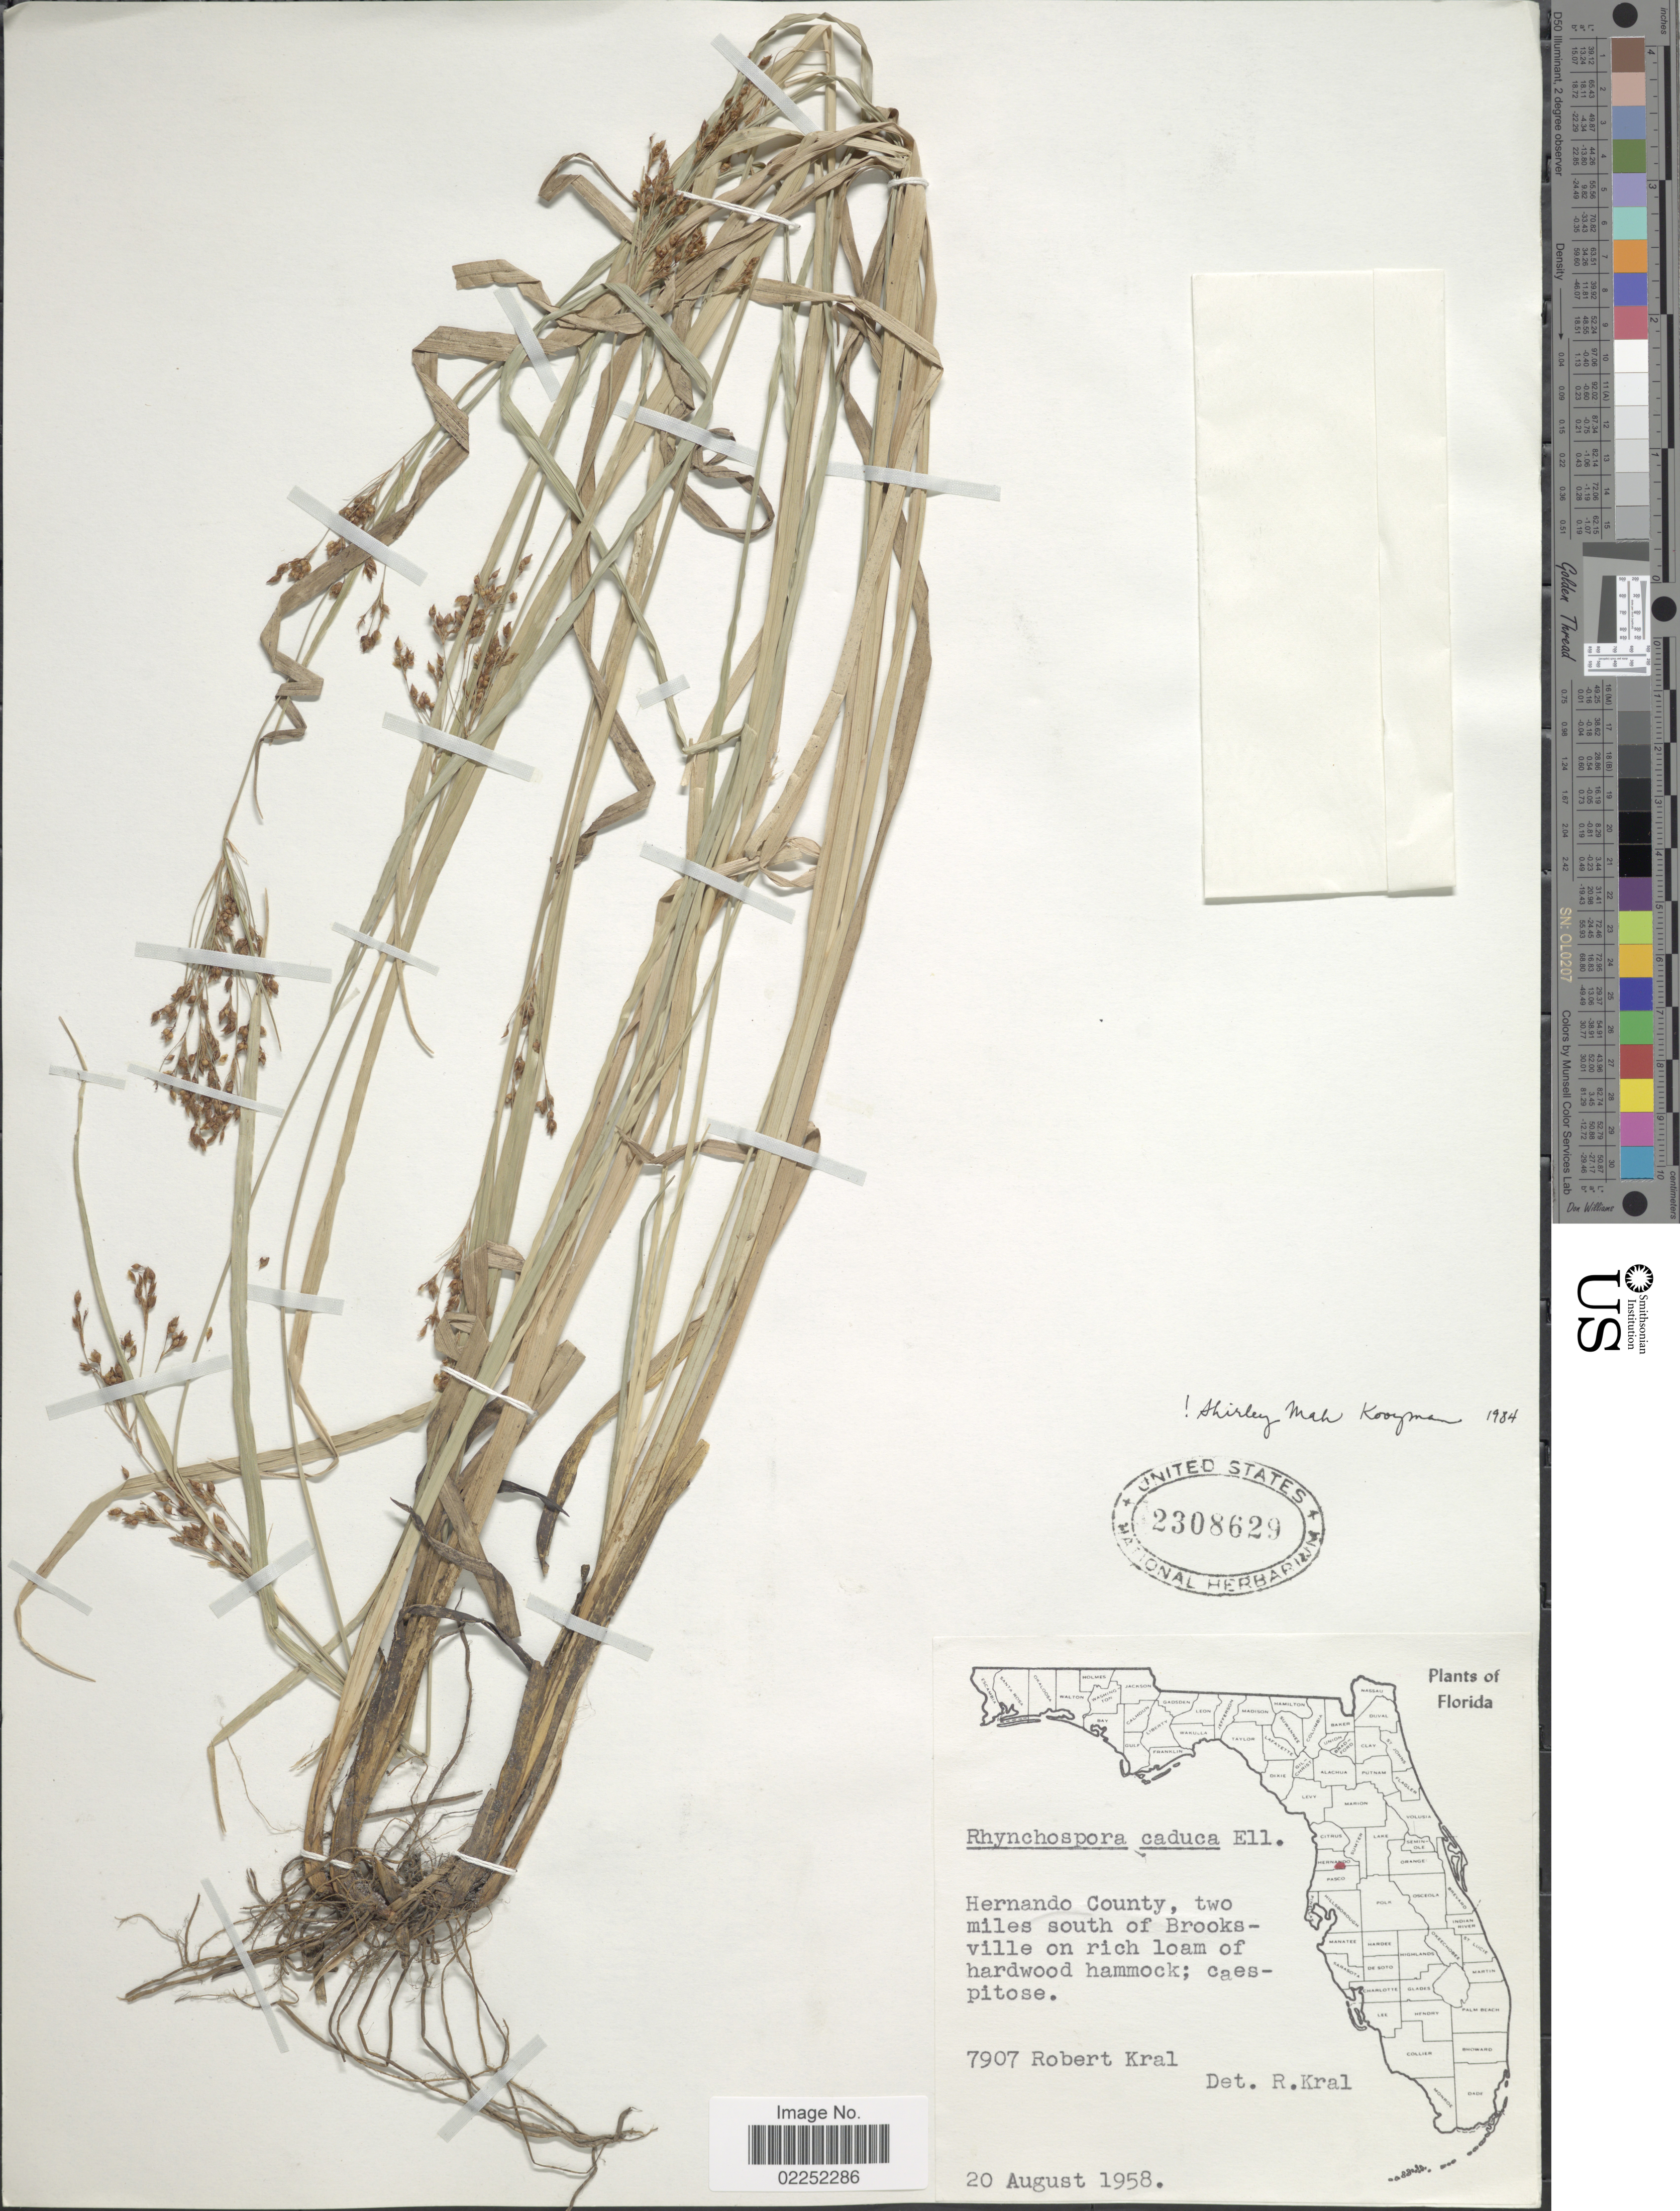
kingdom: Plantae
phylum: Tracheophyta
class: Liliopsida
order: Poales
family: Cyperaceae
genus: Rhynchospora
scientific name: Rhynchospora caduca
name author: Elliott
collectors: R. Kral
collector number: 7907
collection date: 1958-08-20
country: United States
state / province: Florida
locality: Hernando County, two miles south of Brooksville on rich loam of hardwood hammock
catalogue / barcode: US 2308629